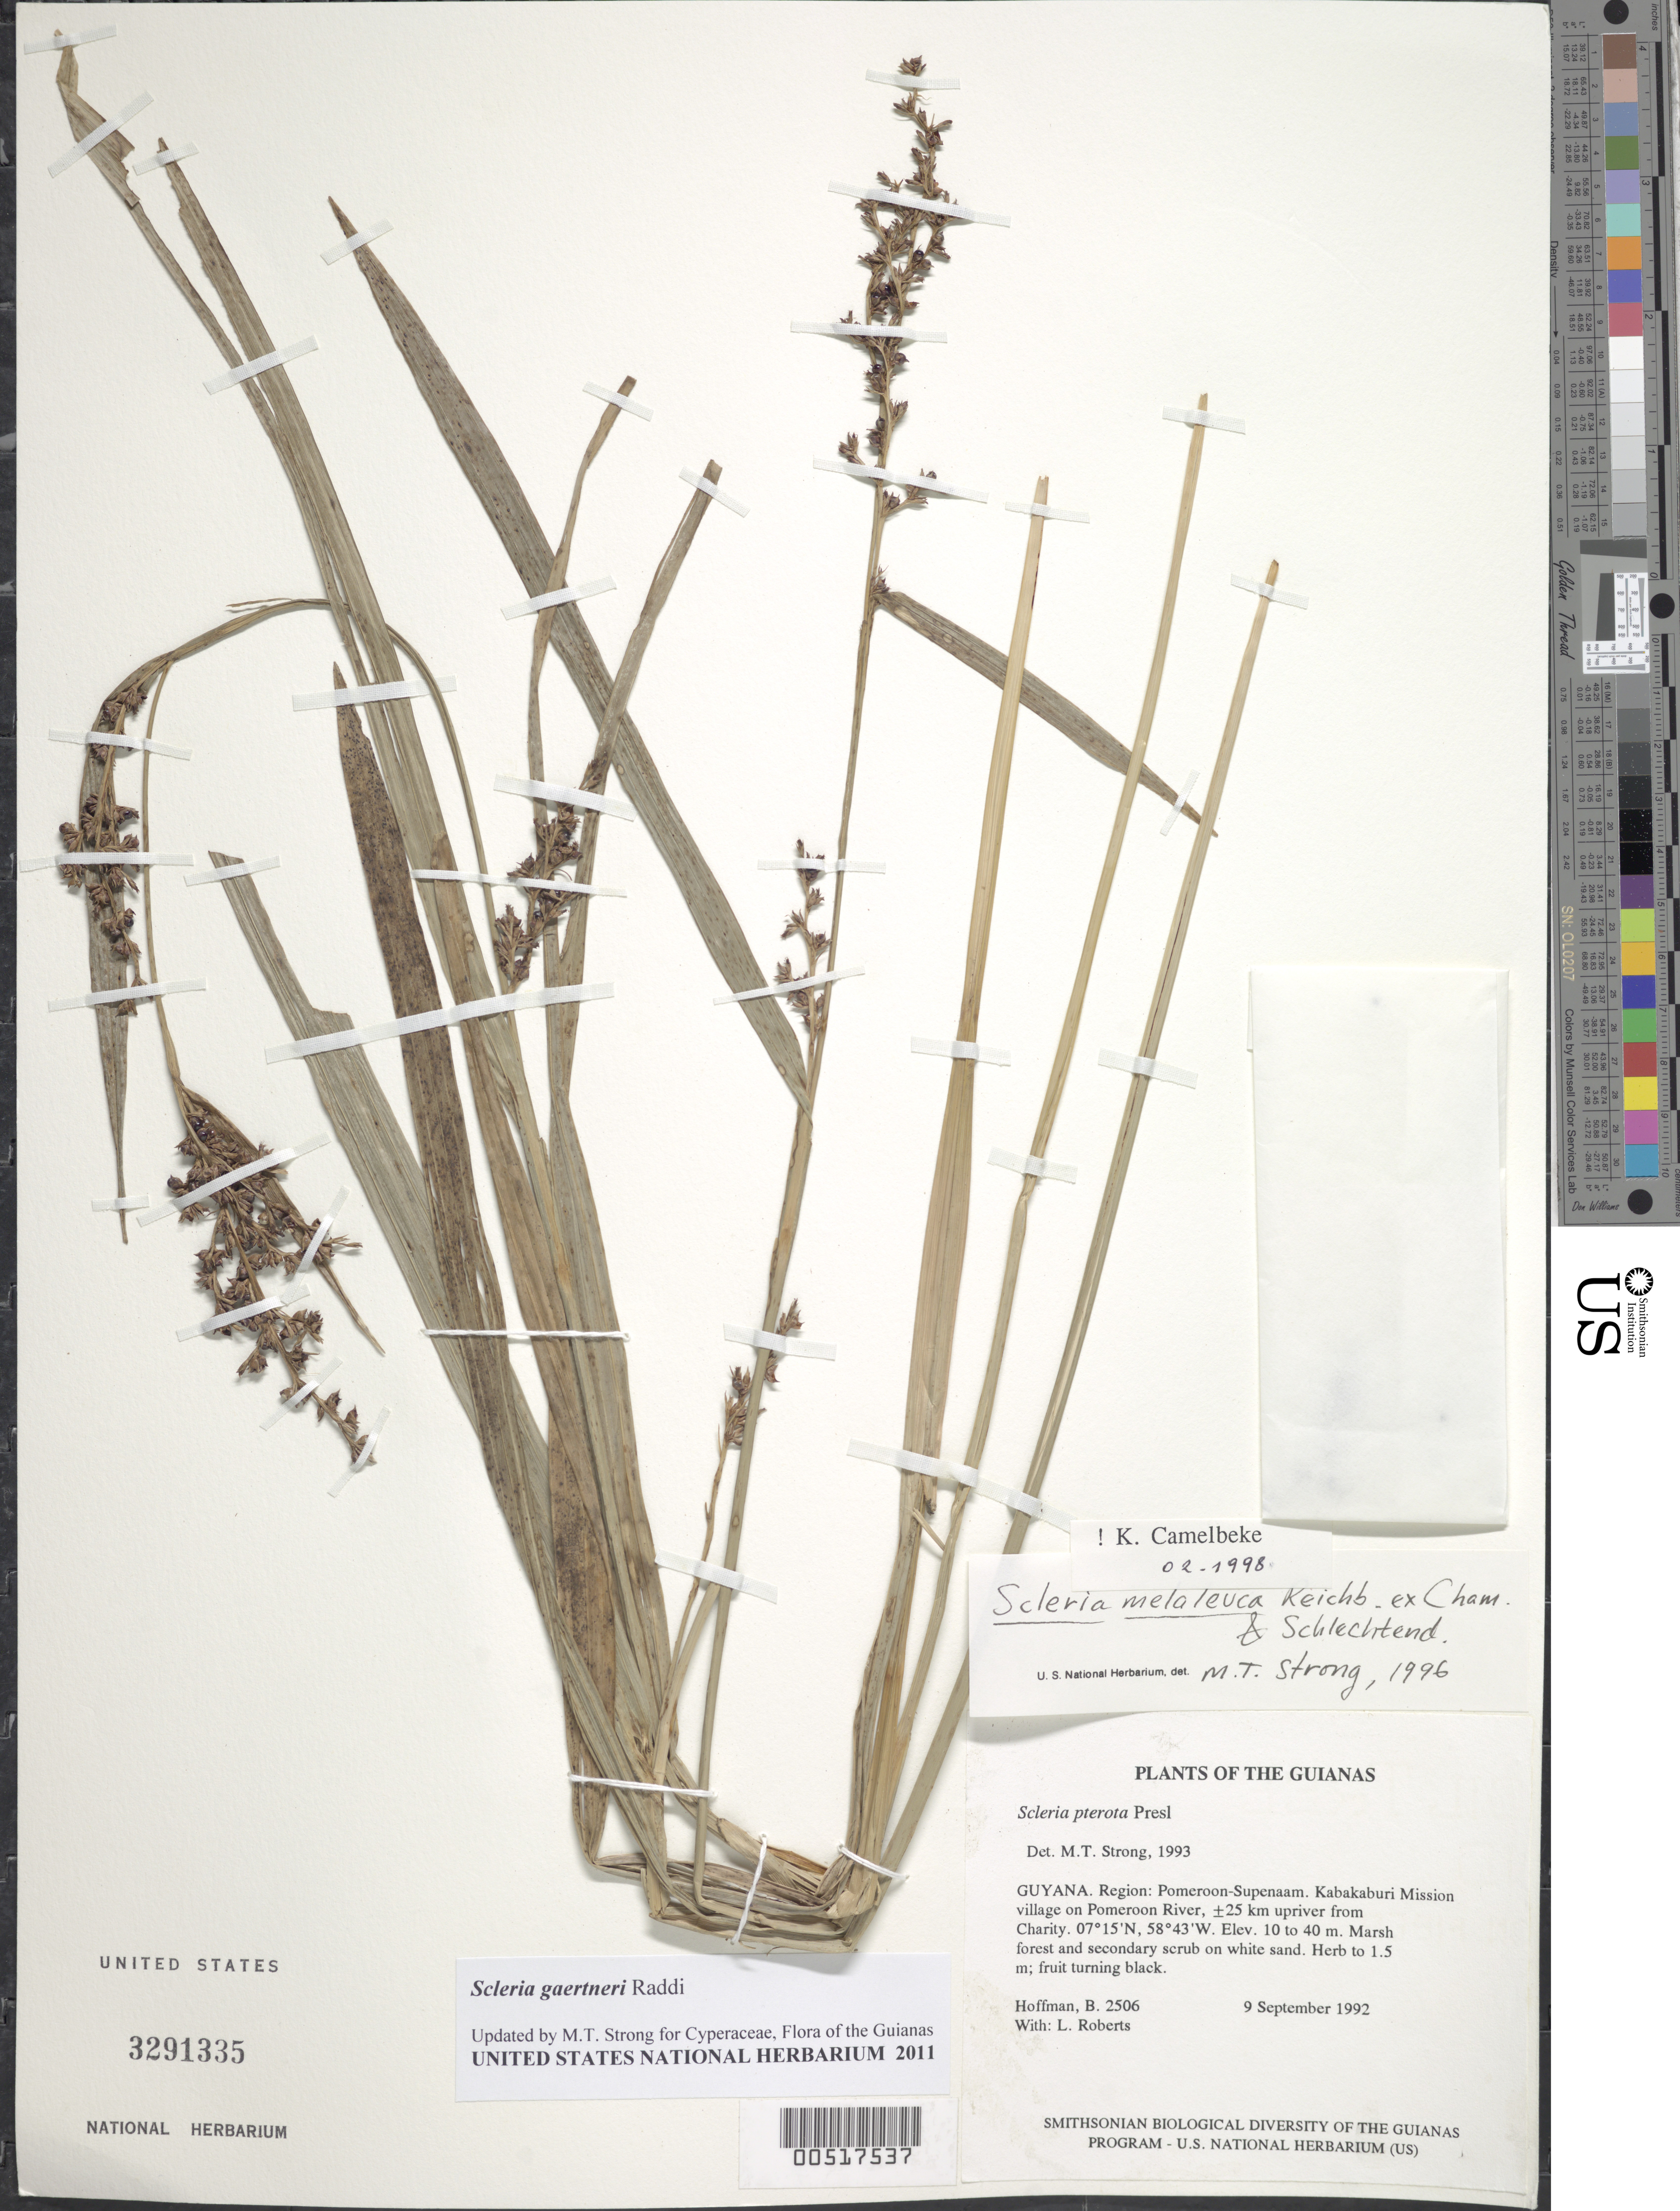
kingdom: Plantae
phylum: Tracheophyta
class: Liliopsida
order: Poales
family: Cyperaceae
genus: Scleria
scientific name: Scleria gaertneri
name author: Raddi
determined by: Strong, M. T., (US), Smithsonian Institution - National Museum of Natural History (UNITED STATES)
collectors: B. Hoffman & L. Roberts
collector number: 2506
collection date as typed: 9 September 1992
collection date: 1992-09-09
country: Guyana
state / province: Pomeroon-Supenaam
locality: Kabakaburi Mission village, on Pomeroon River, ±25 km upriver from Charity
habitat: Marsh forest and secondary scrub on white sand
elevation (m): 10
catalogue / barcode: US 3291335